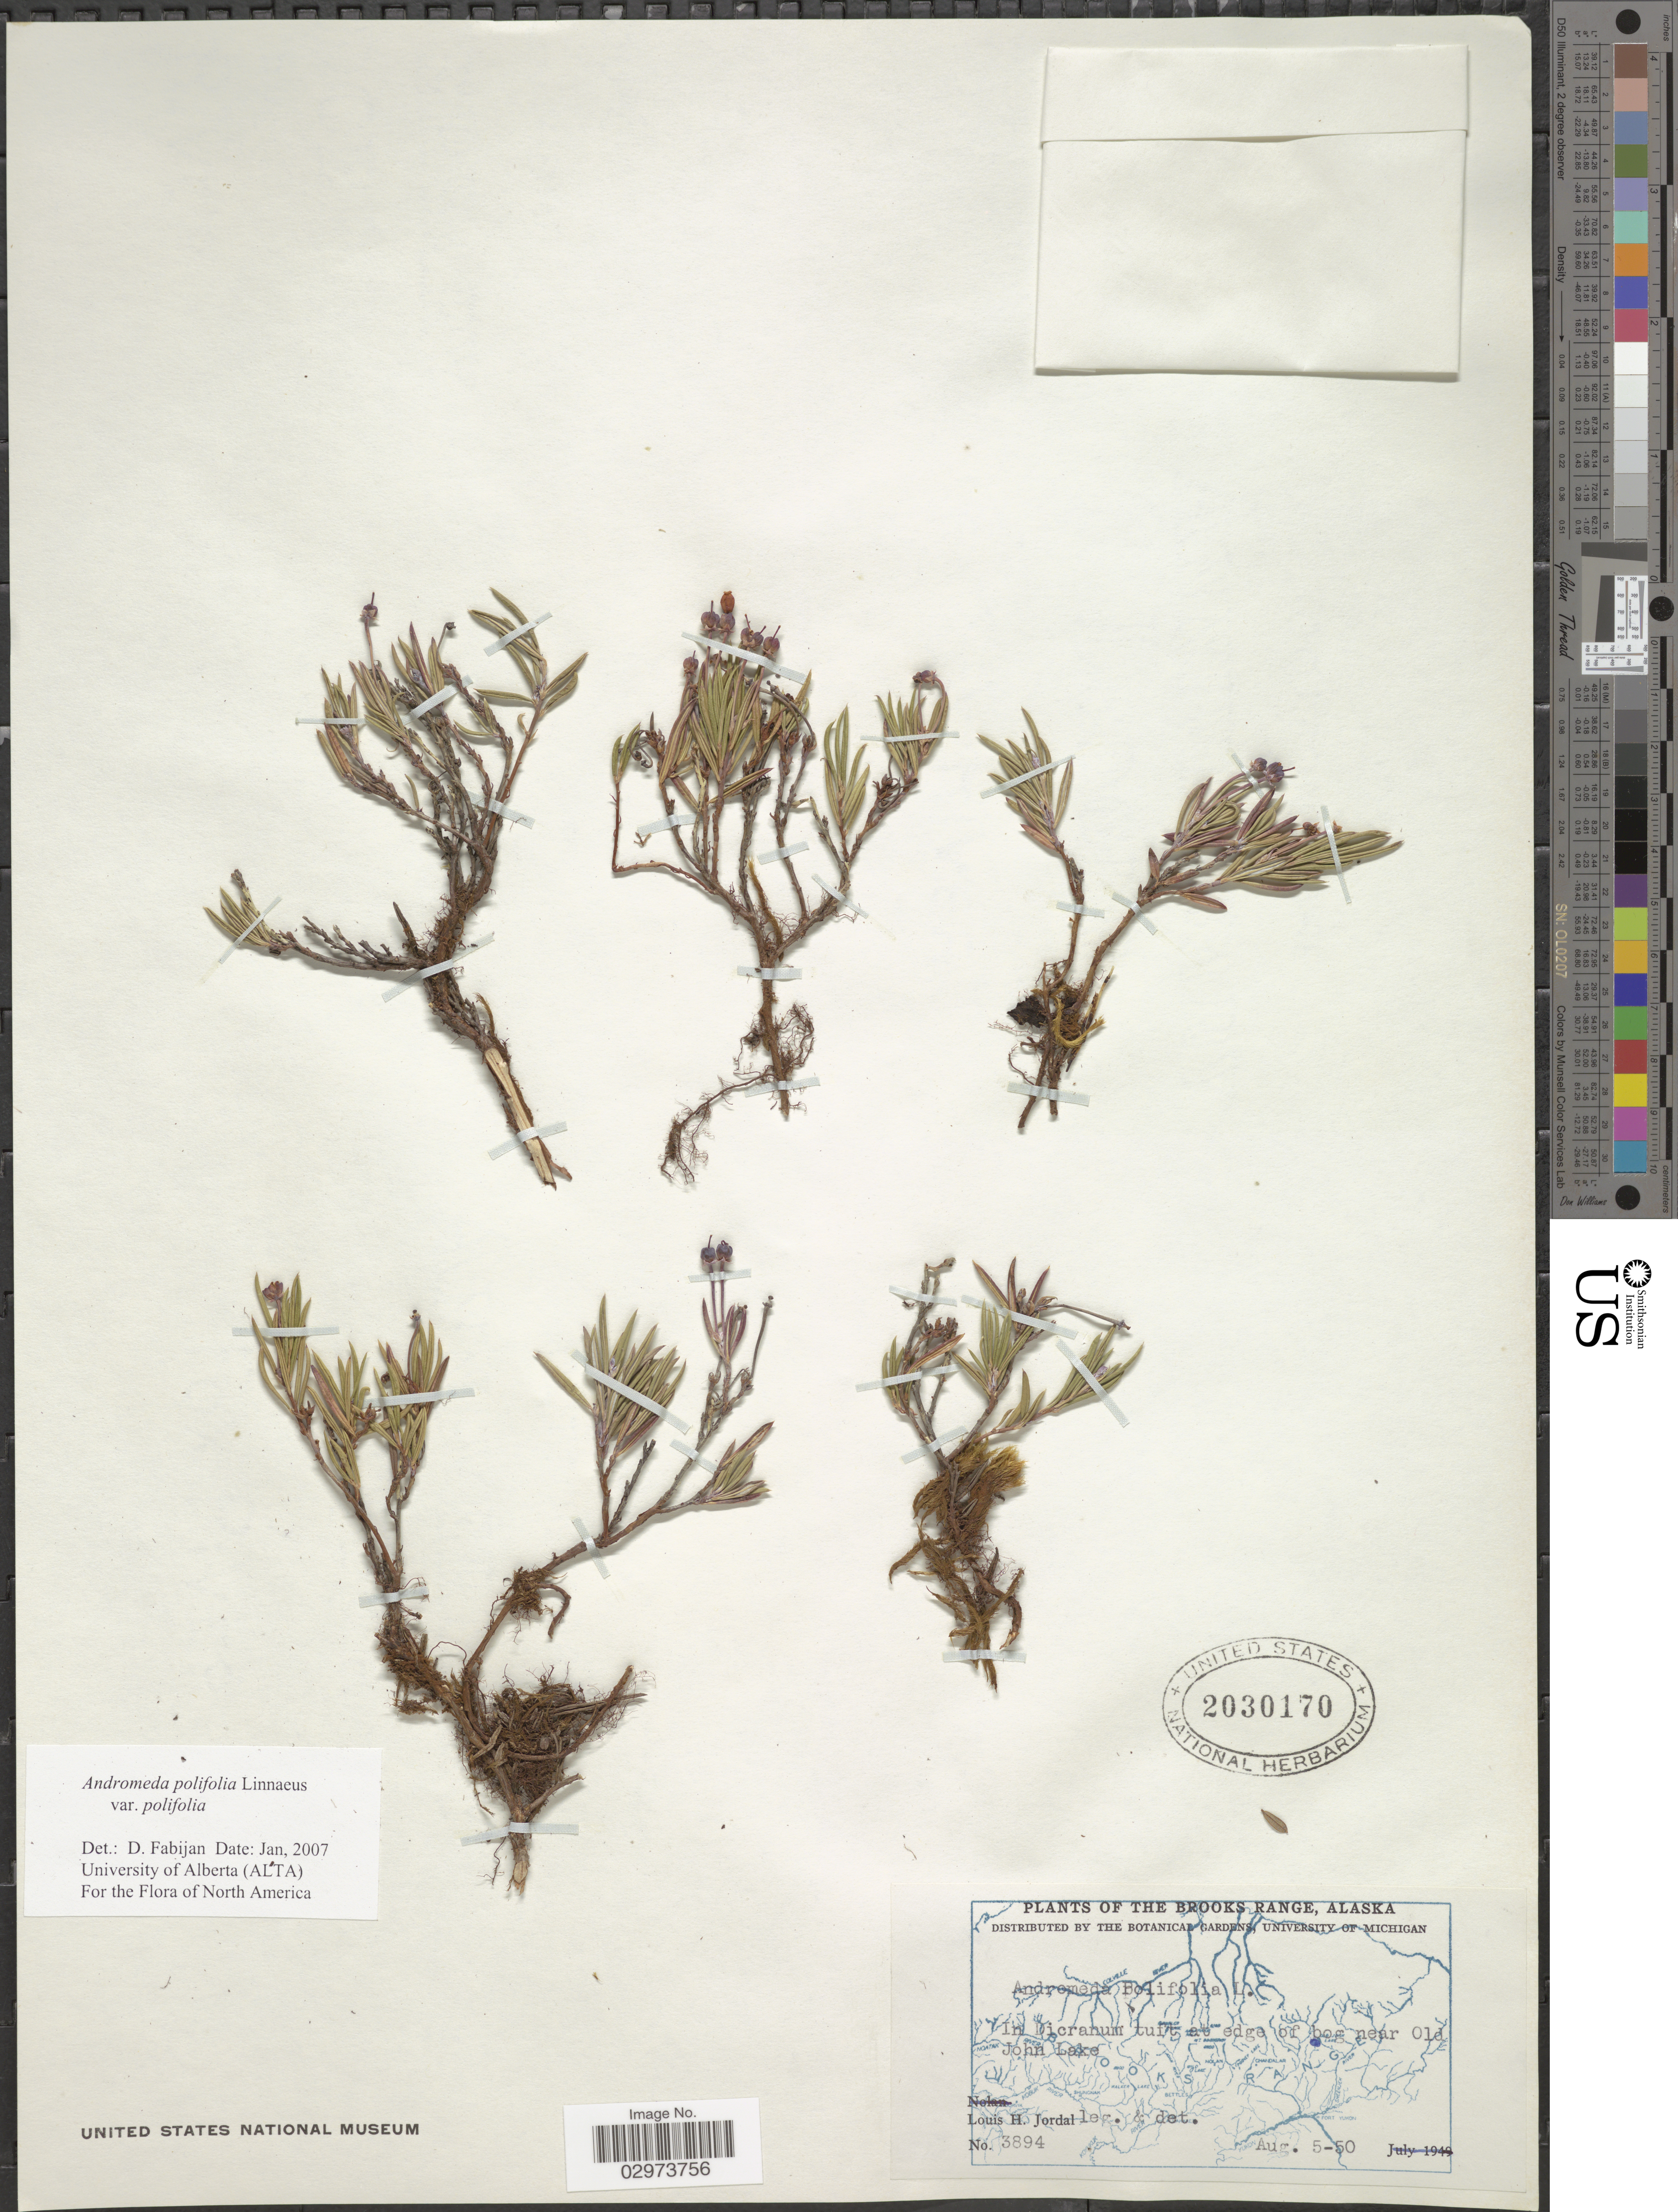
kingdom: Plantae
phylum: Tracheophyta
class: Magnoliopsida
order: Ericales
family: Ericaceae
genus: Andromeda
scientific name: Andromeda polifolia var. polifolia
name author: L.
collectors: L. Jordal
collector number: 3894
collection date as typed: Transcribed d/m/y: 5/8/50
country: United States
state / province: Alaska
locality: Brooks Range. Near Old John Lake.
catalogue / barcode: US 2030170